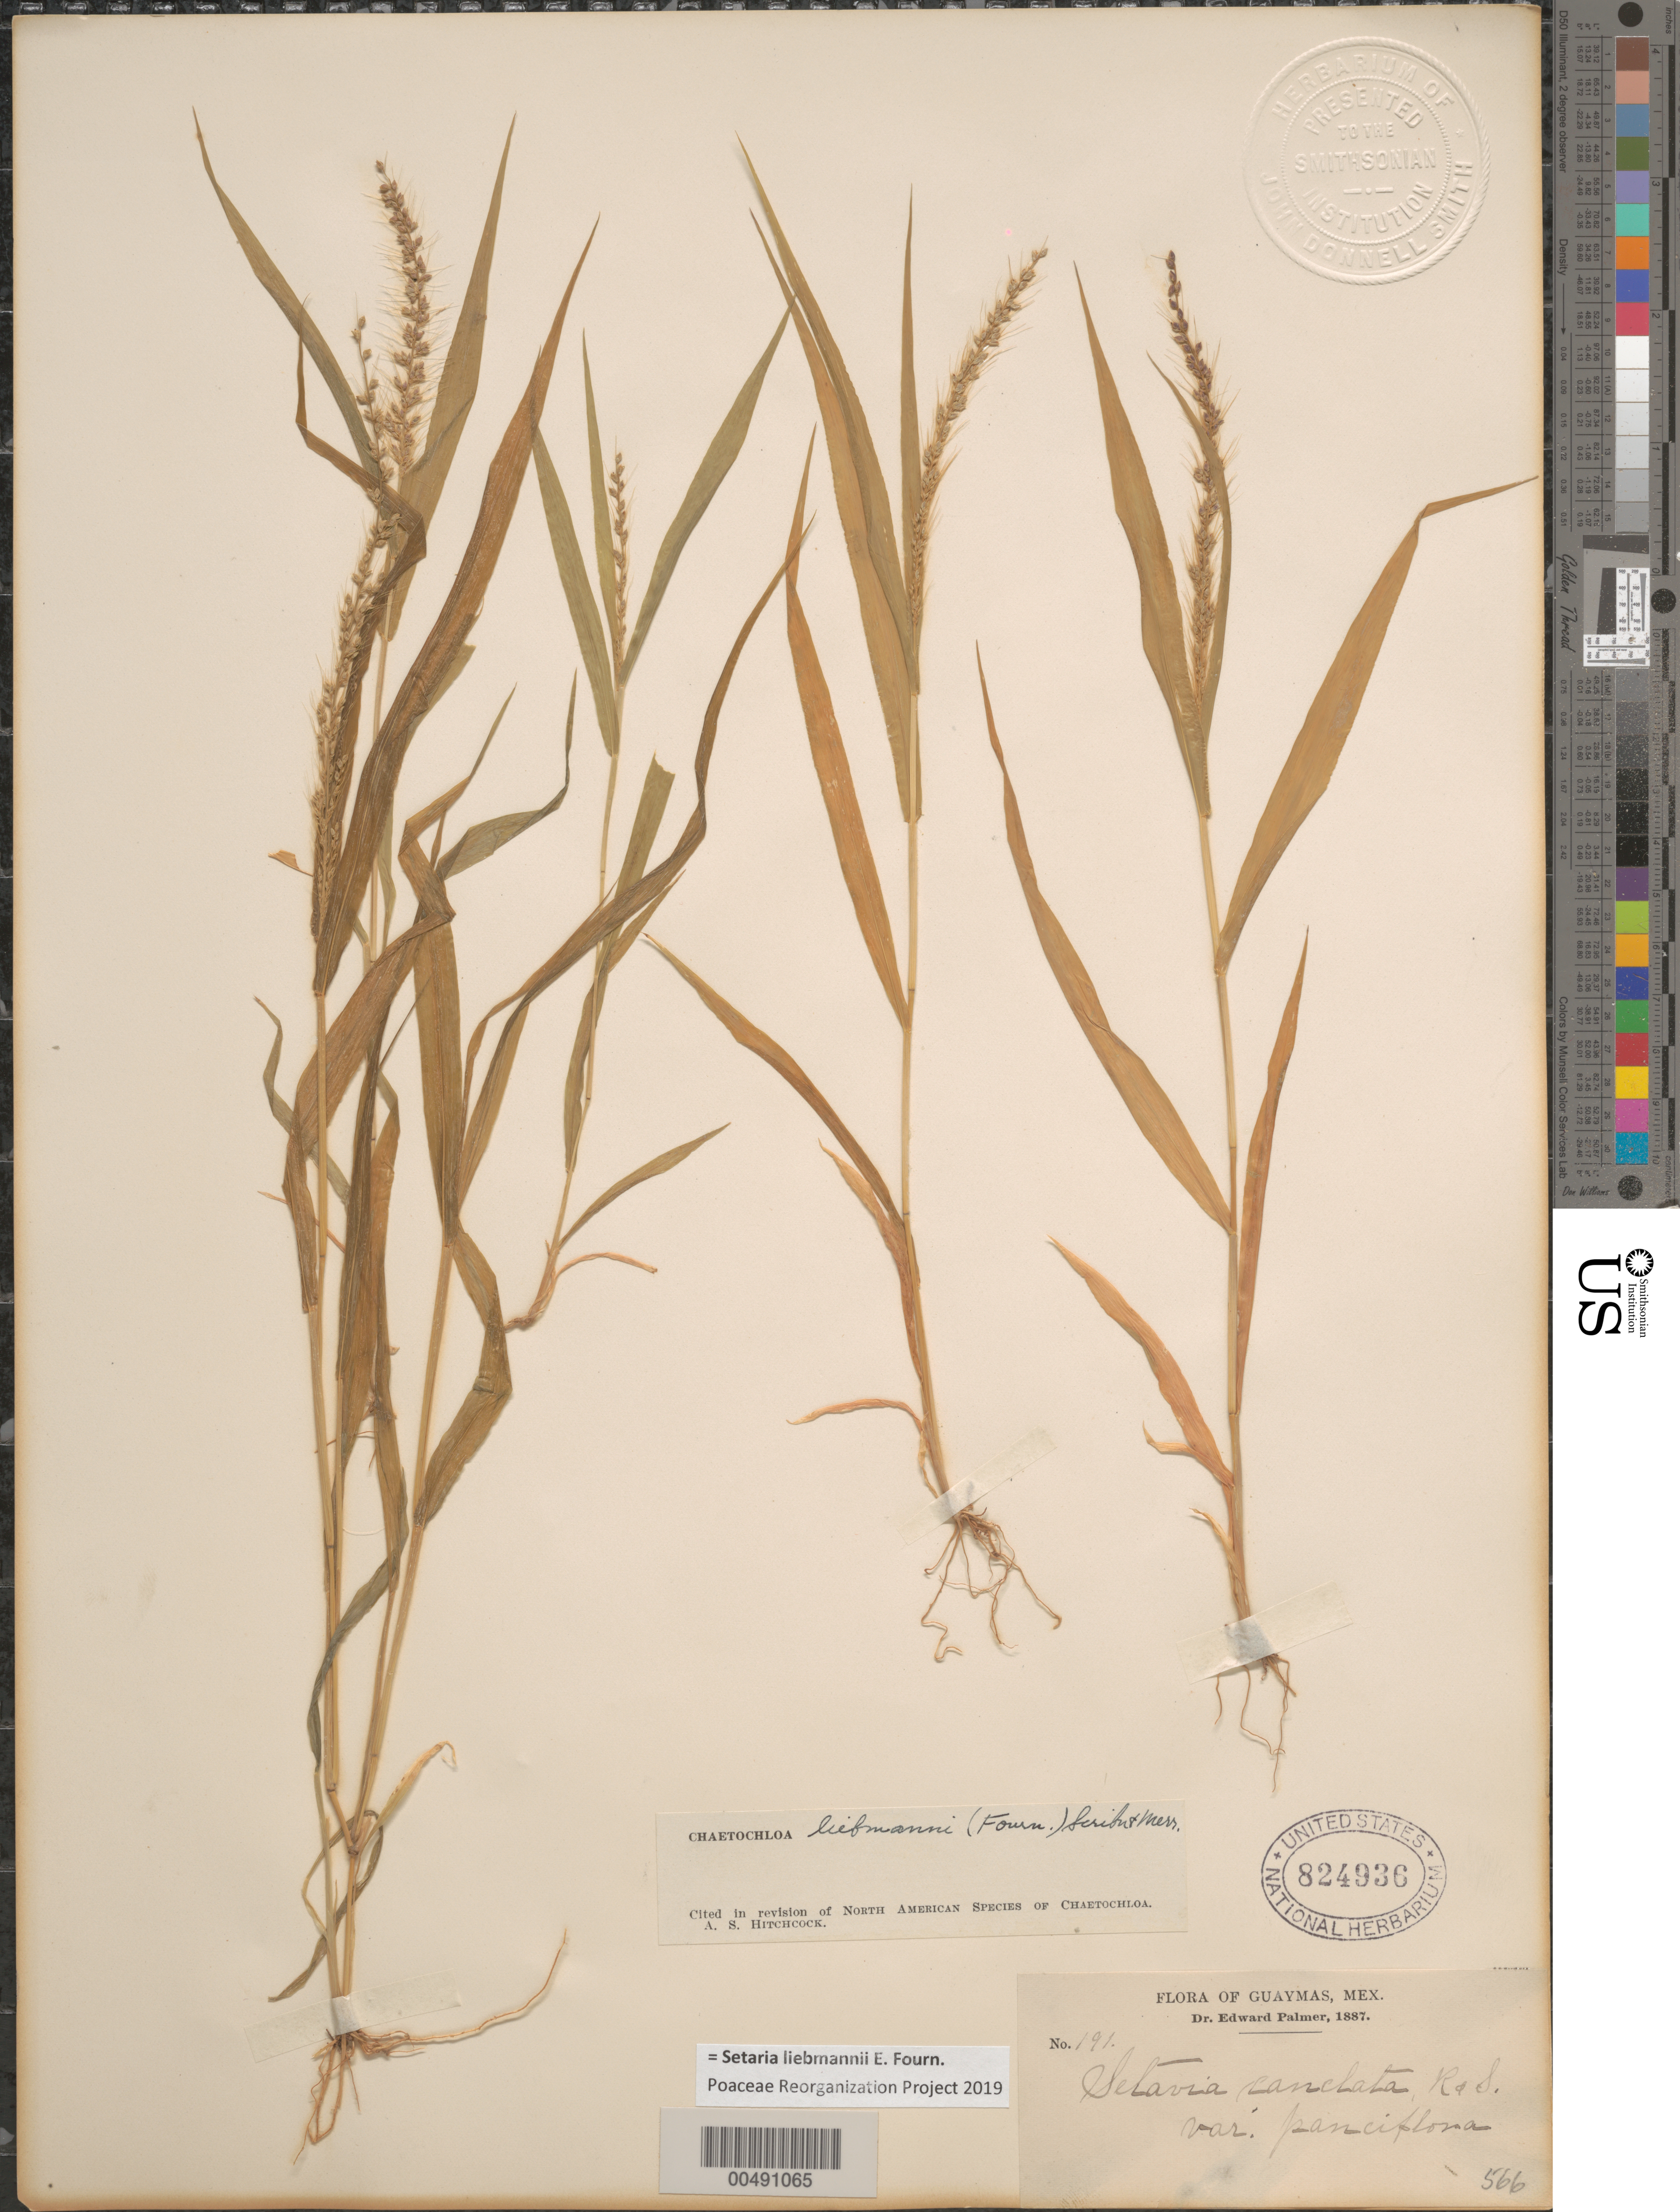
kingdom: Plantae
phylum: Tracheophyta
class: Liliopsida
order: Poales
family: Poaceae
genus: Setaria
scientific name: Setaria liebmannii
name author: E. Fourn.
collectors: E. Palmer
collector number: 191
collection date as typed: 1887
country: Mexico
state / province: Sonora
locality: Guaymas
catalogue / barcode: US 824936